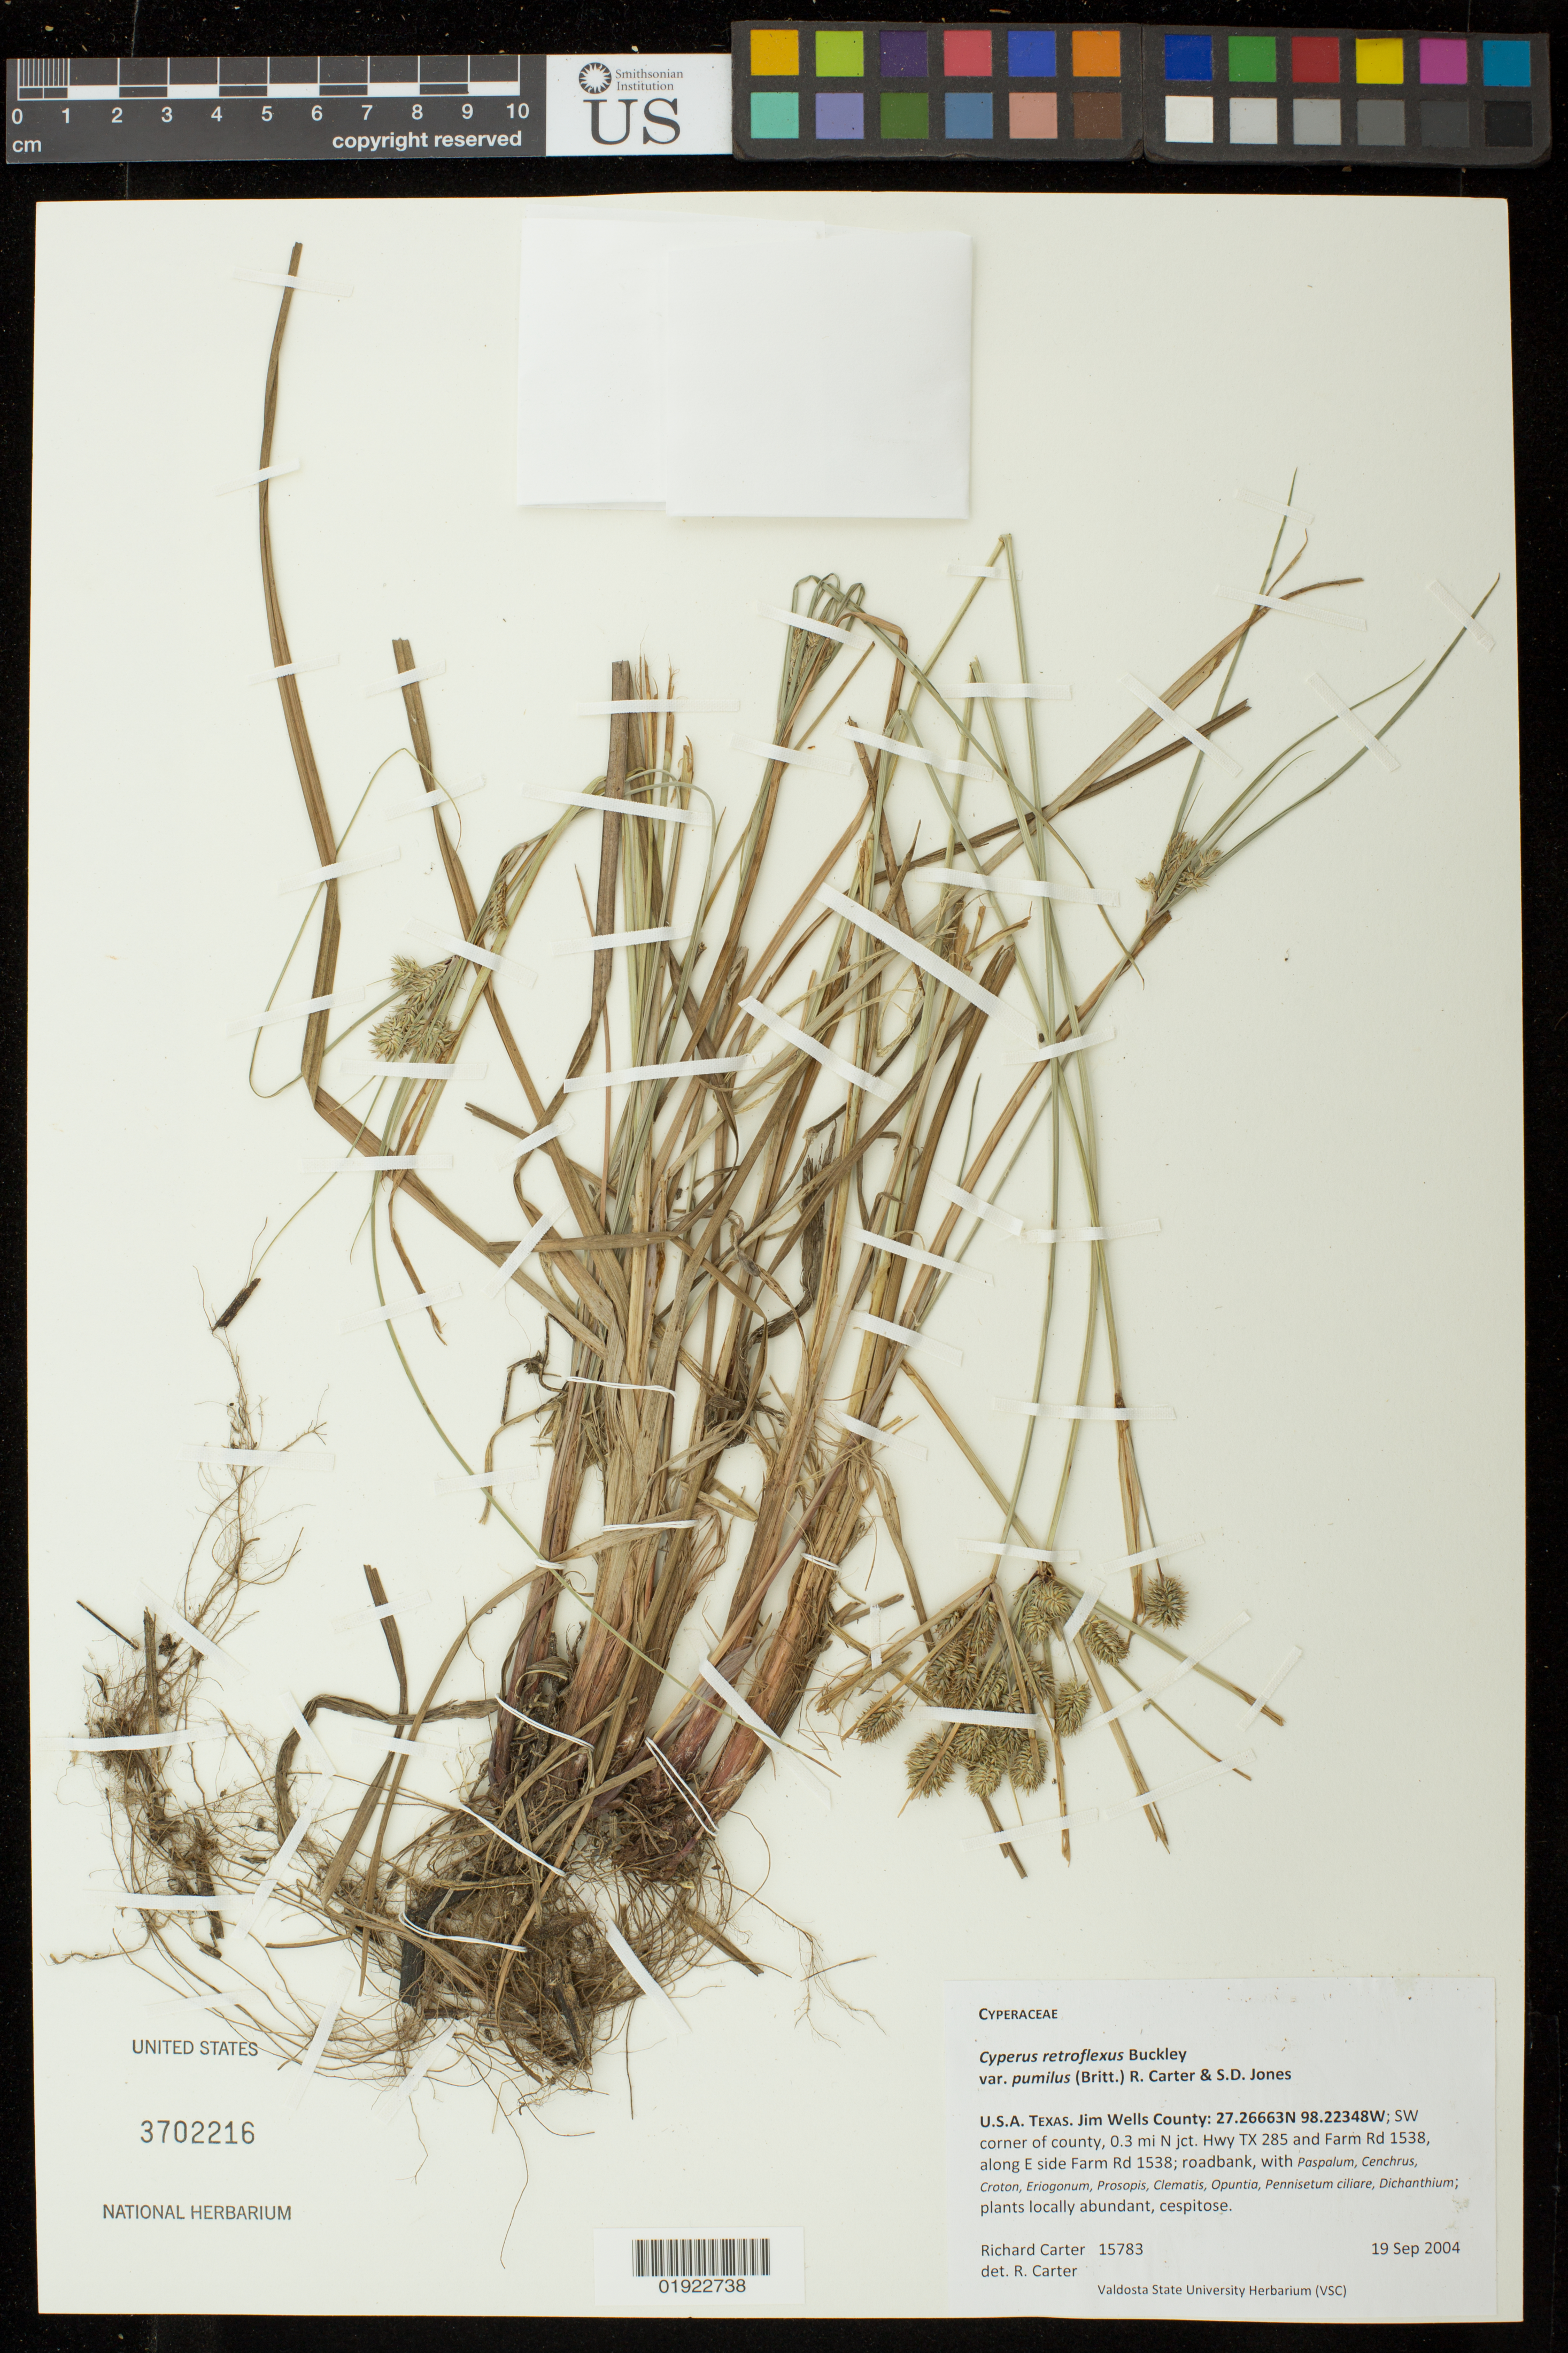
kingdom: Plantae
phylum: Tracheophyta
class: Liliopsida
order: Poales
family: Cyperaceae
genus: Cyperus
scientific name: Cyperus retroflexus var. pumilus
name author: (Britton) R. Carter & S.D. Jones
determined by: Carter, R.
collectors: R. Carter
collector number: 15783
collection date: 2004-09-19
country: United States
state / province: Texas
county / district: Jim Wells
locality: SW corner of county, 0.3 mi N jct. Hwy TX 285 and Farm Rd 1538, along E side Farm Rd 1538; roadbank.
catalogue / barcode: US 3702216